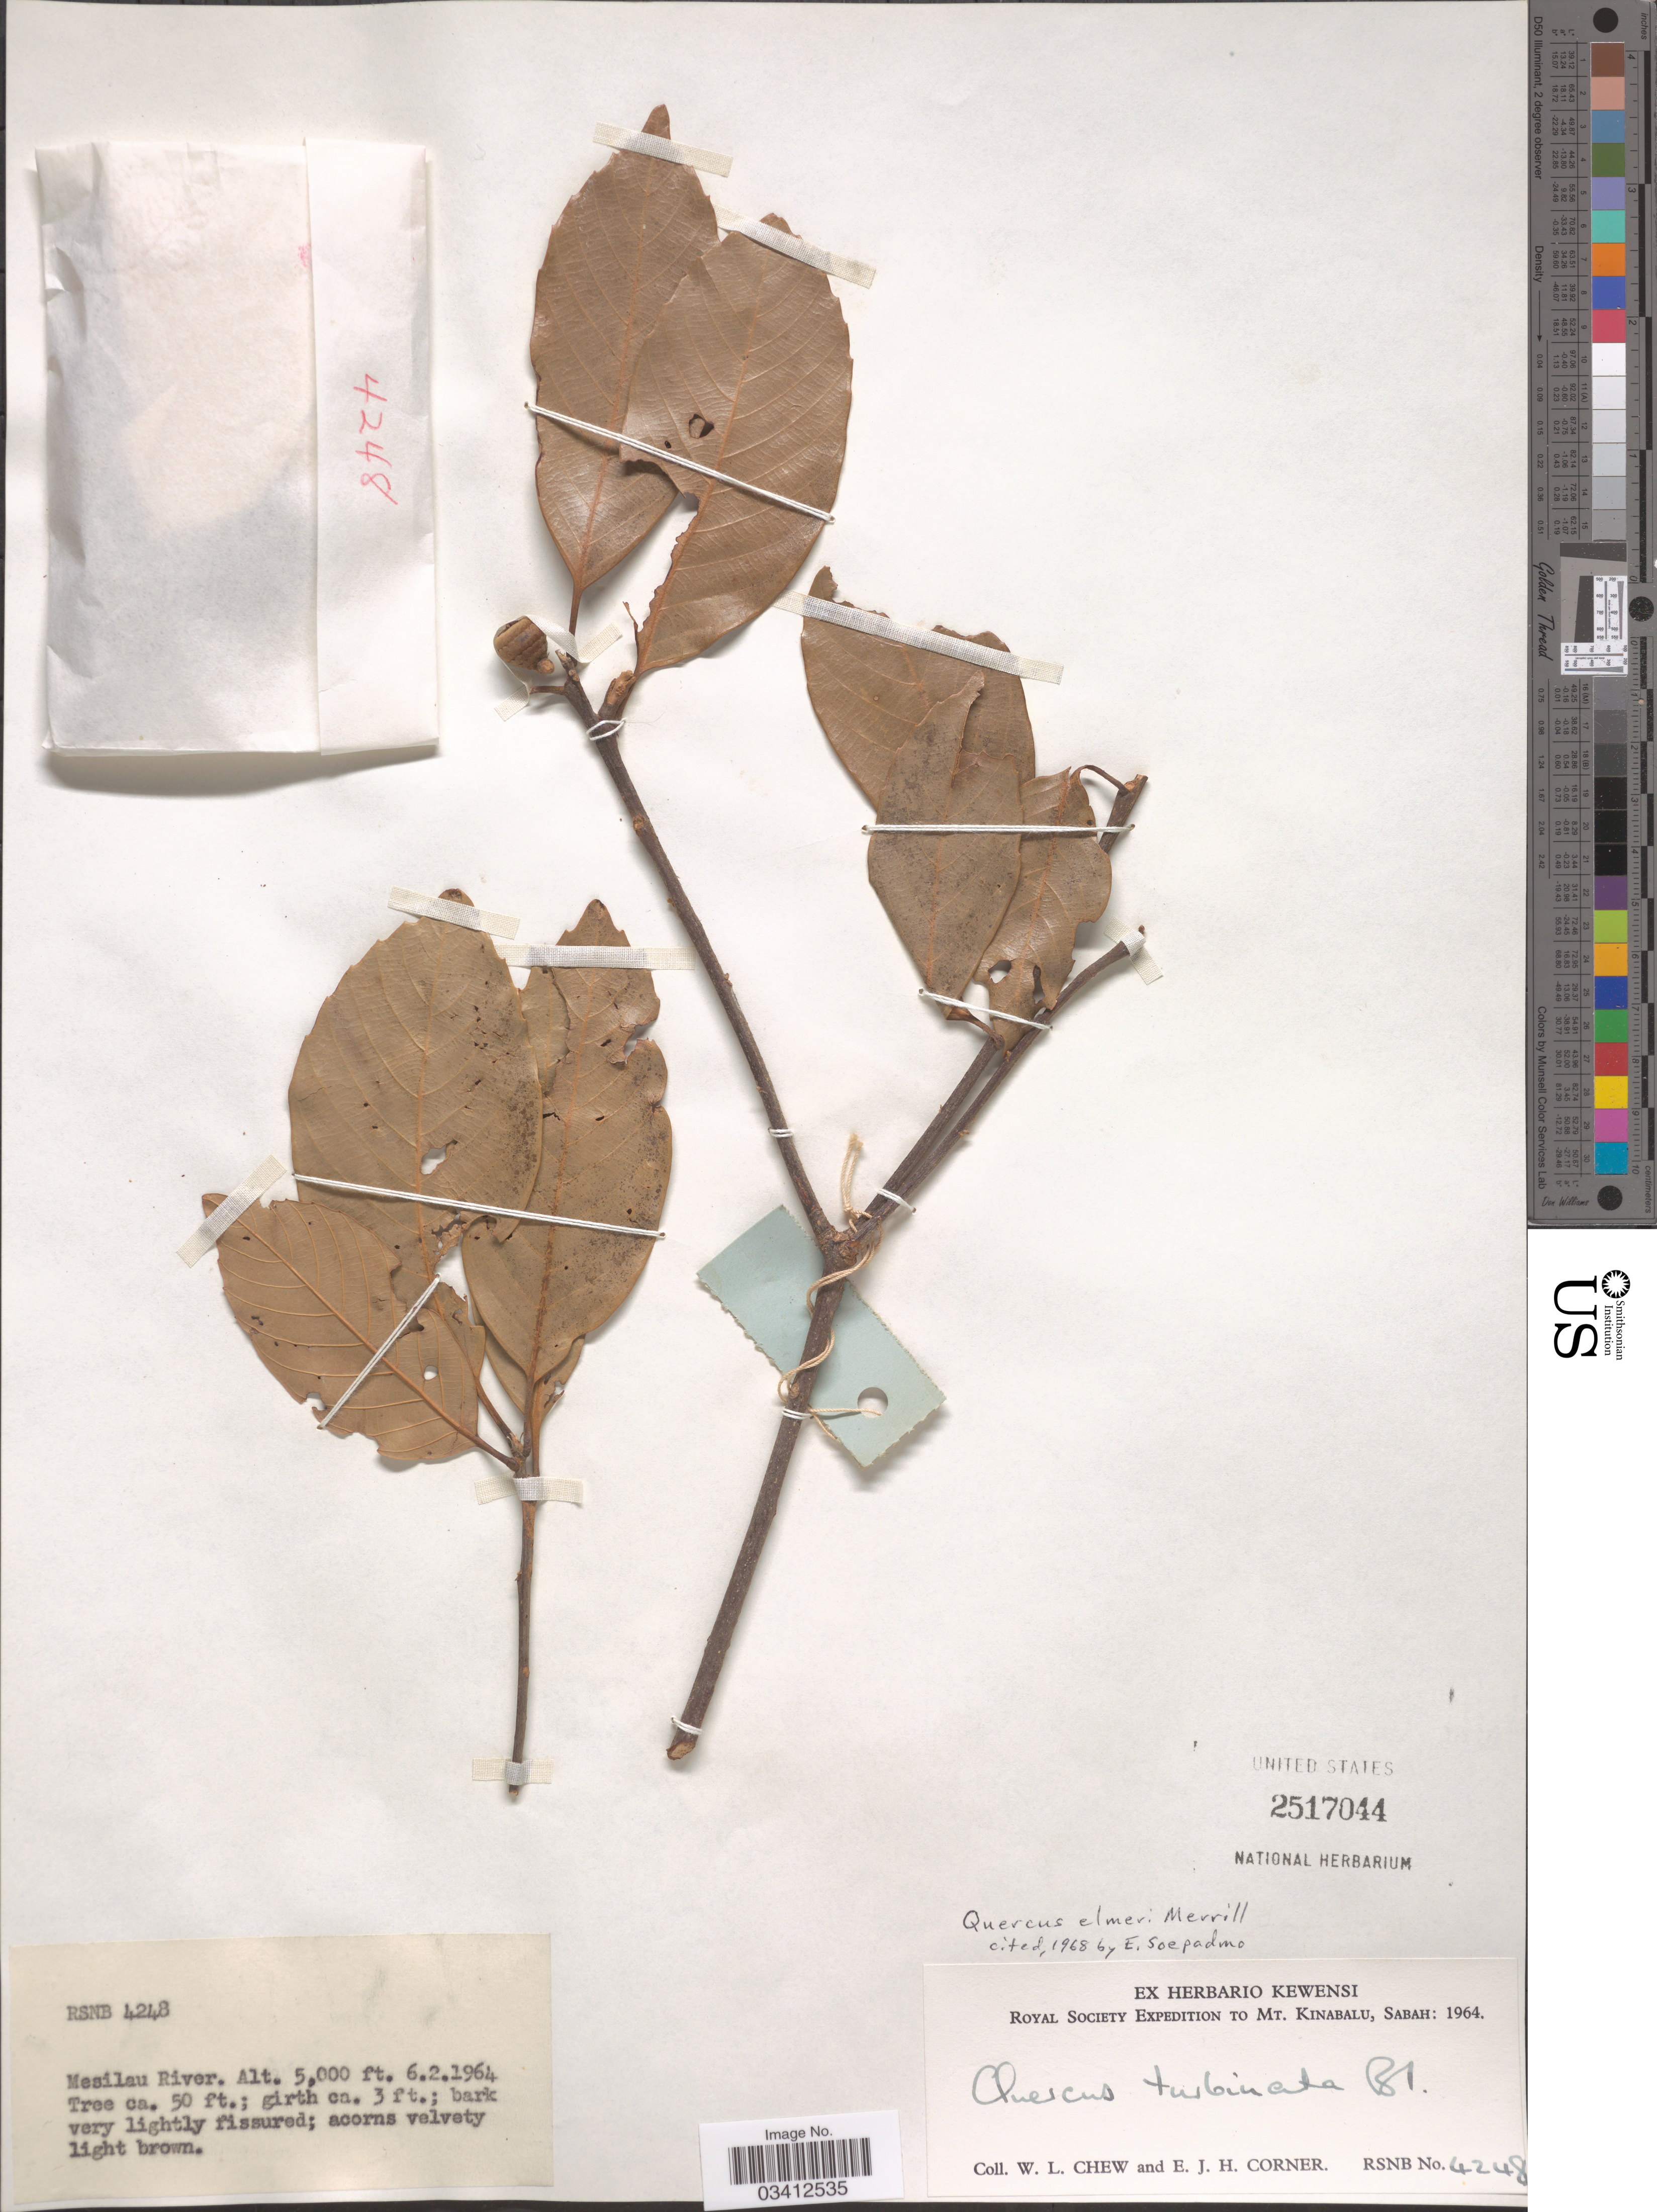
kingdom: Plantae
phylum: Tracheophyta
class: Magnoliopsida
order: Fagales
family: Fagaceae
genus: Quercus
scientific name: Quercus elmeri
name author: Merr.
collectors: W. Chew & E. Corner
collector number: RSNB 4248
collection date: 1964-02-06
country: Malaysia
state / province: Sabah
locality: Mesilau River. Mt. Kinabalu.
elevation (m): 1524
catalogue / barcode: US 2517044